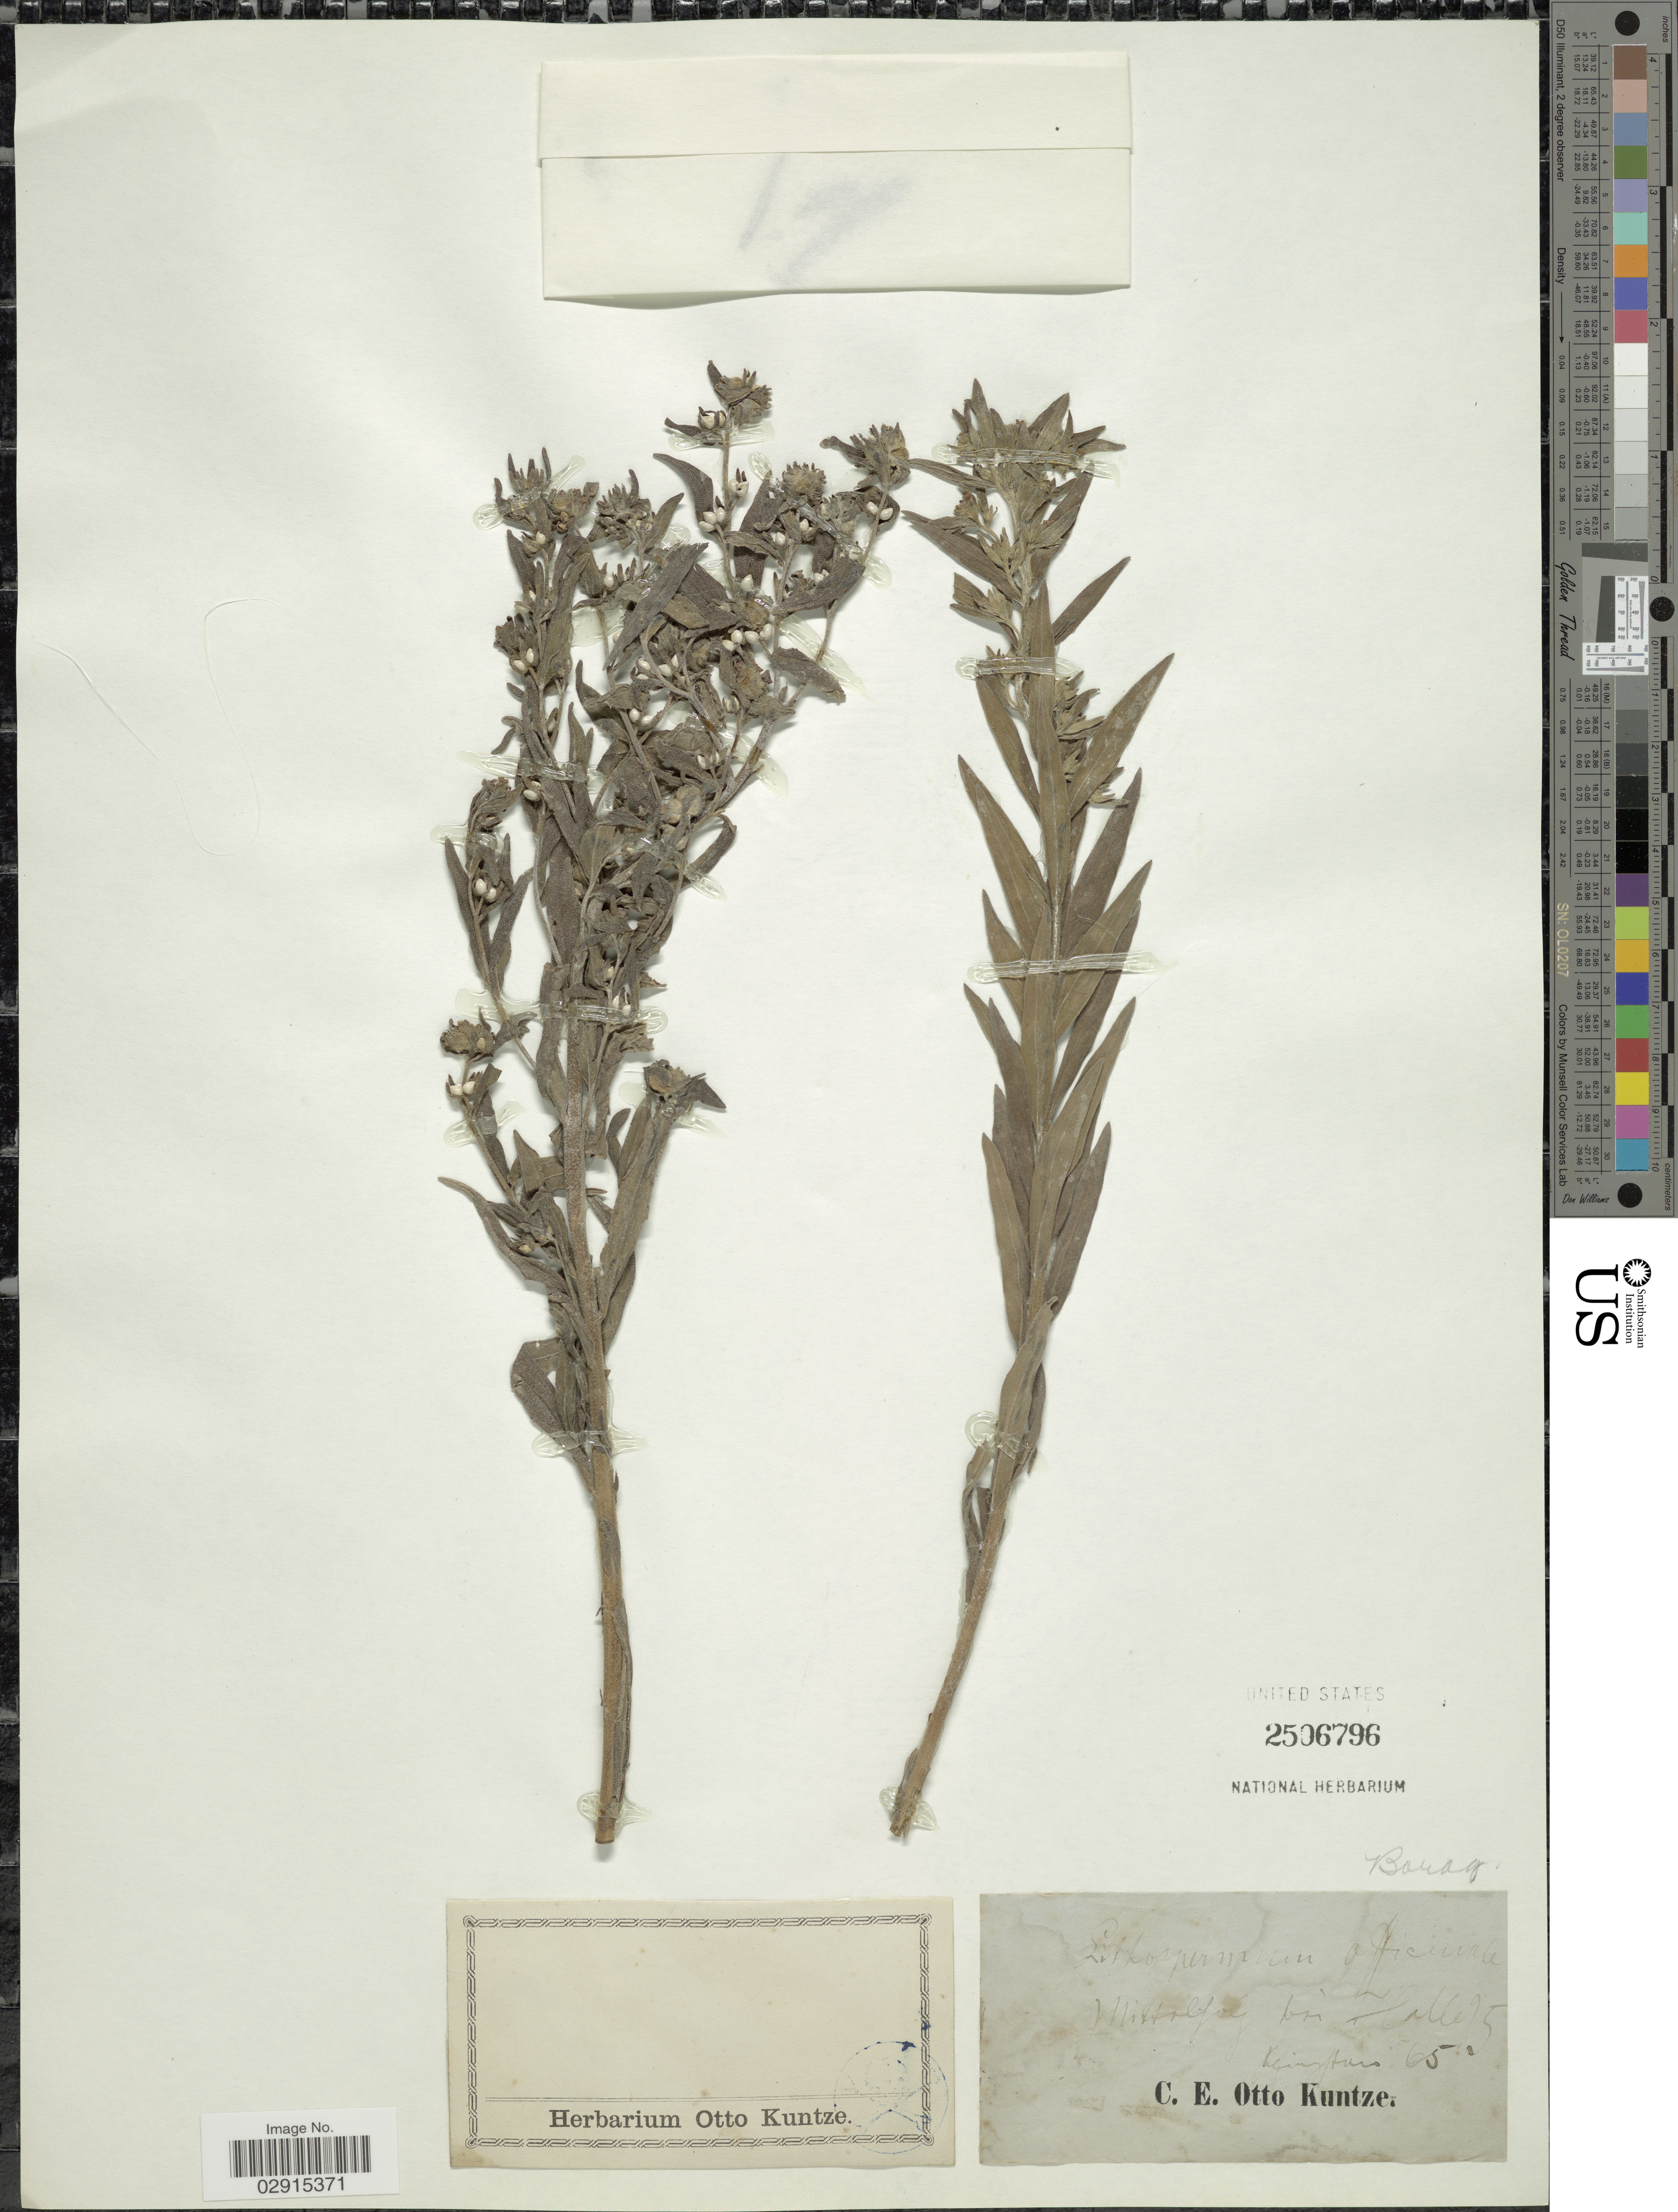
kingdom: Plantae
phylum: Tracheophyta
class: Magnoliopsida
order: Boraginales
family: Boraginaceae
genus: Lithospermum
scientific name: Lithospermum officinale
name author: L.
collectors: C.E.O. Kuntze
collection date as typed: Transcribed d/m/y: //65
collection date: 1865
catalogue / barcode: US 2506796